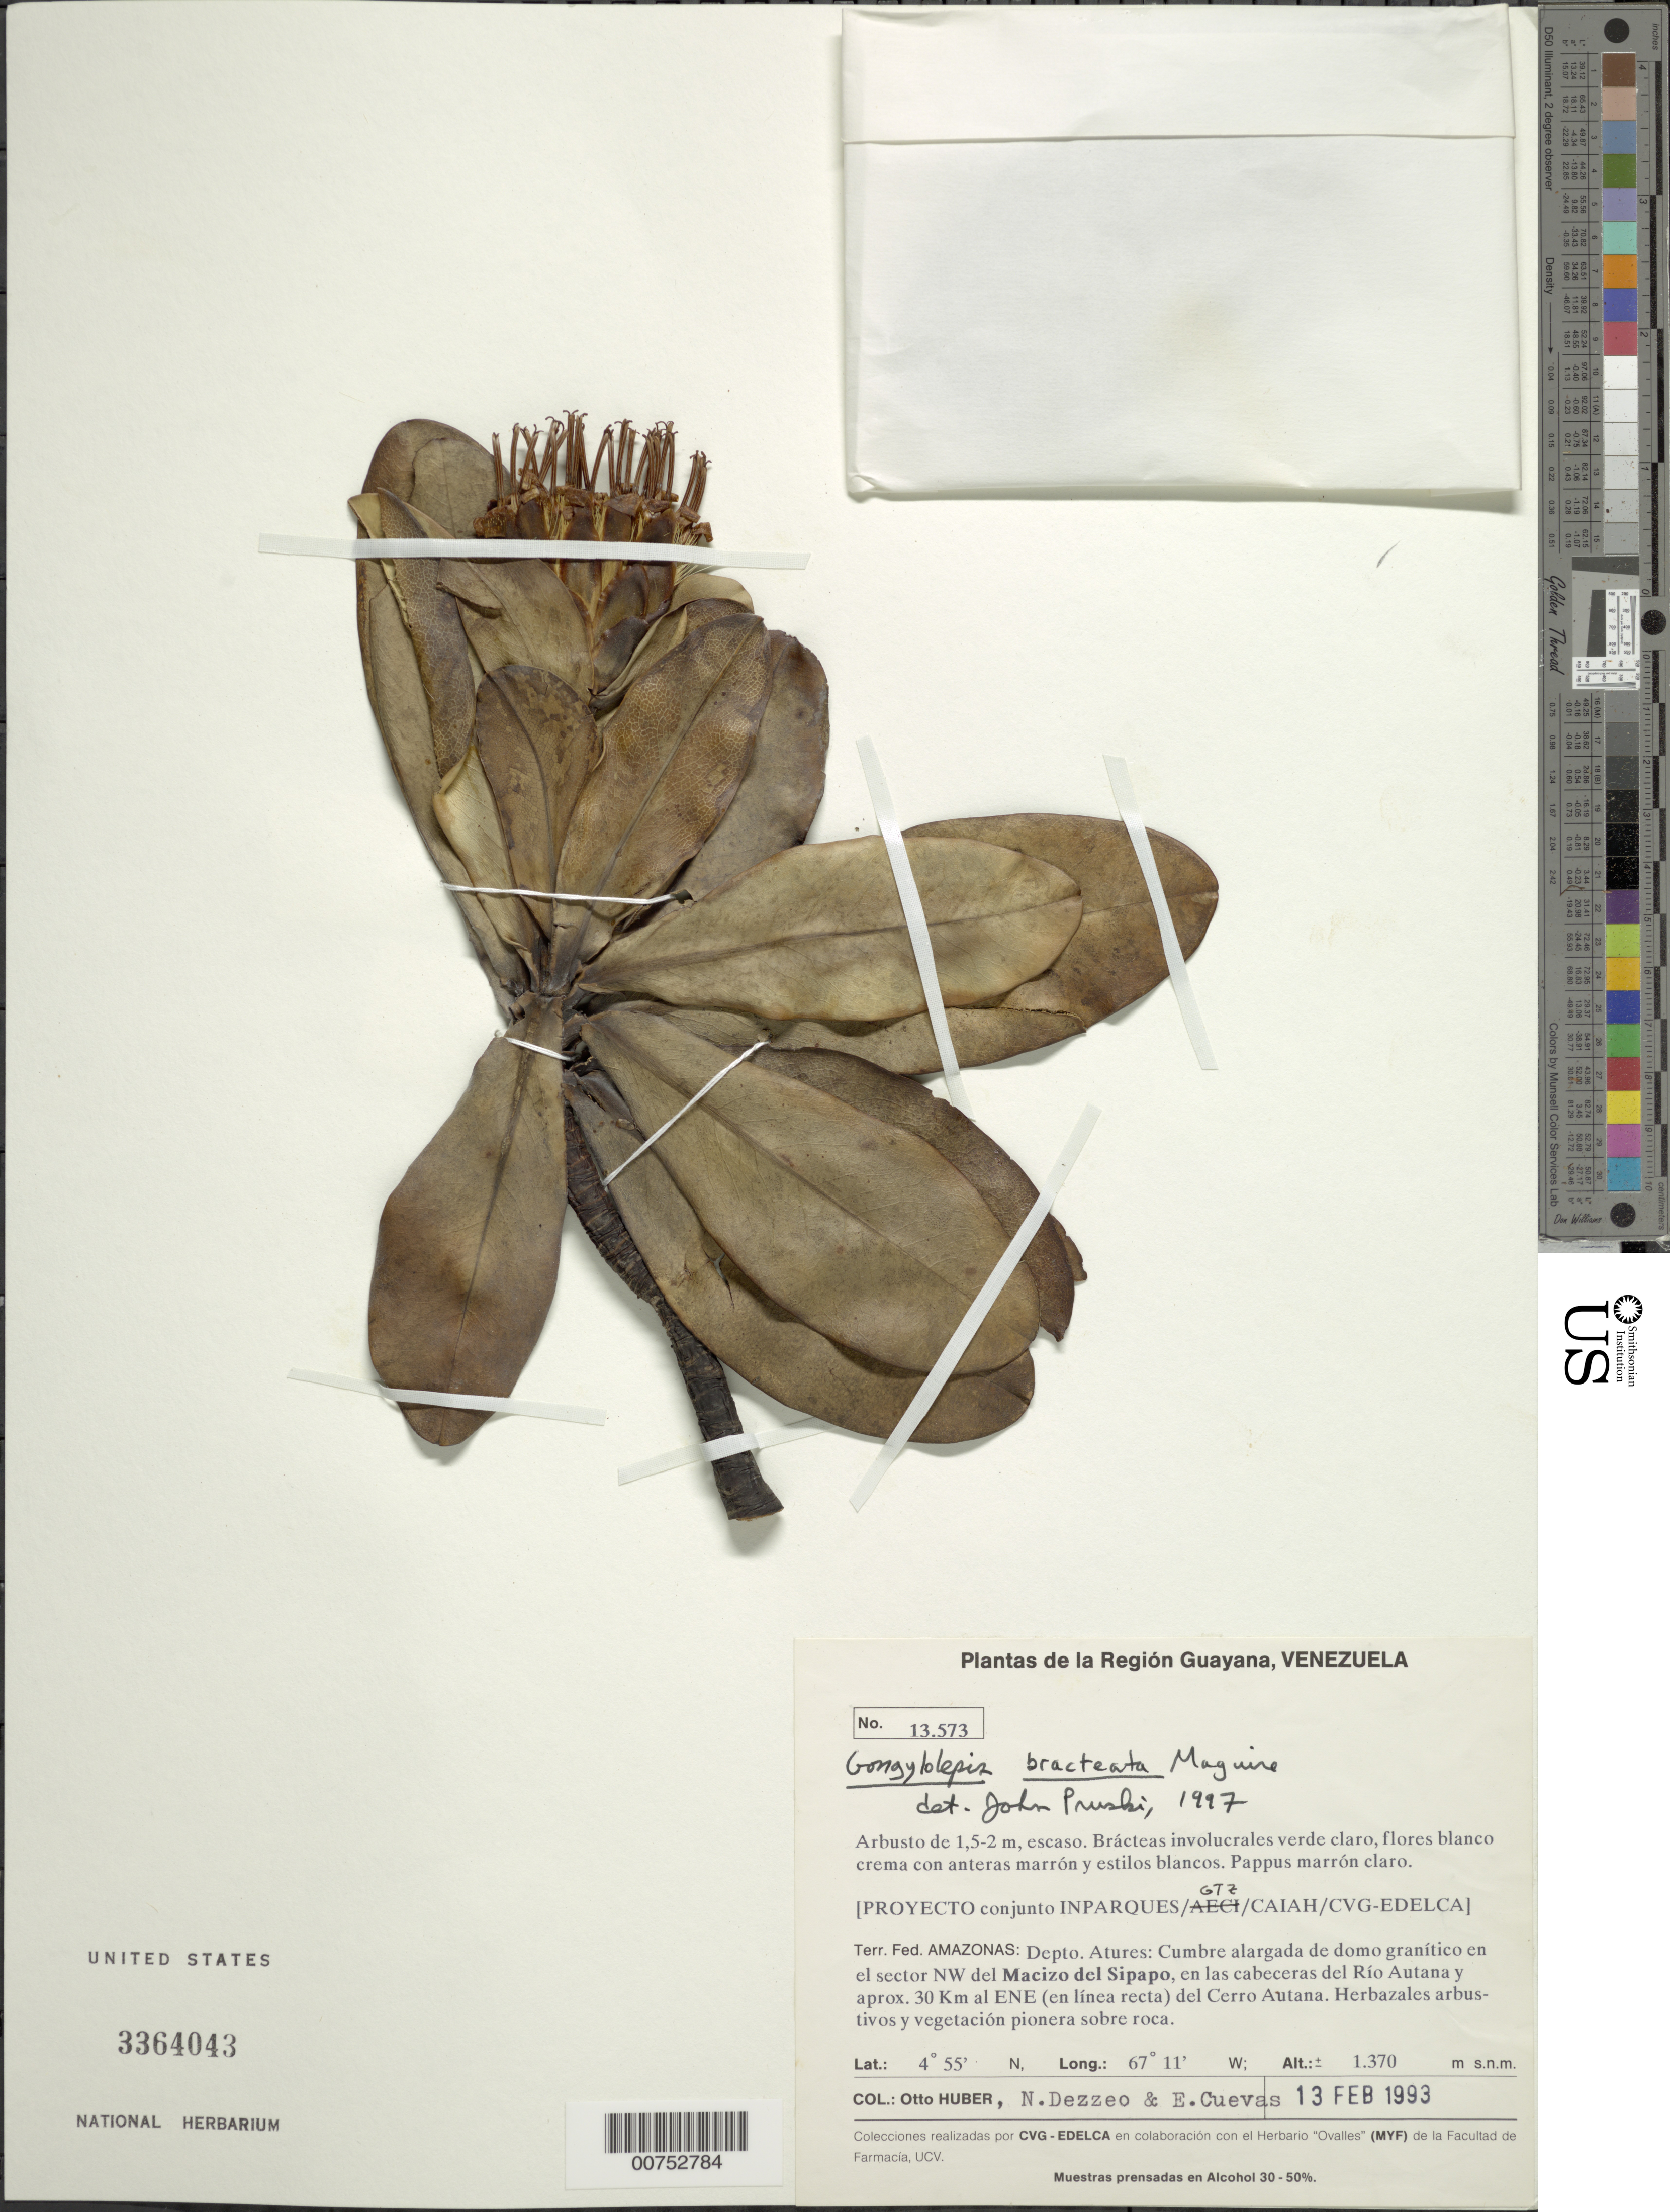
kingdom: Plantae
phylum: Tracheophyta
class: Magnoliopsida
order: Asterales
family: Asteraceae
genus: Gongylolepis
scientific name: Gongylolepis bracteata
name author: Maguire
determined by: Pruski, J. F.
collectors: O. Huber, N. Dezzeo & E. Cuevas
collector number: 13573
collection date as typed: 13-Feb-93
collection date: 1993-02-13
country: Venezuela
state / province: Amazonas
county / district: Atures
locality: Macizo del Sipapo, NW del, en las cabeceras del Río Autana y aprox. 30 km al ENE (en línea recta) del Cerro Autana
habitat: Herbazales arbustivos y vegetación pionera sobre roca.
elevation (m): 1370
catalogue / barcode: US 3364043